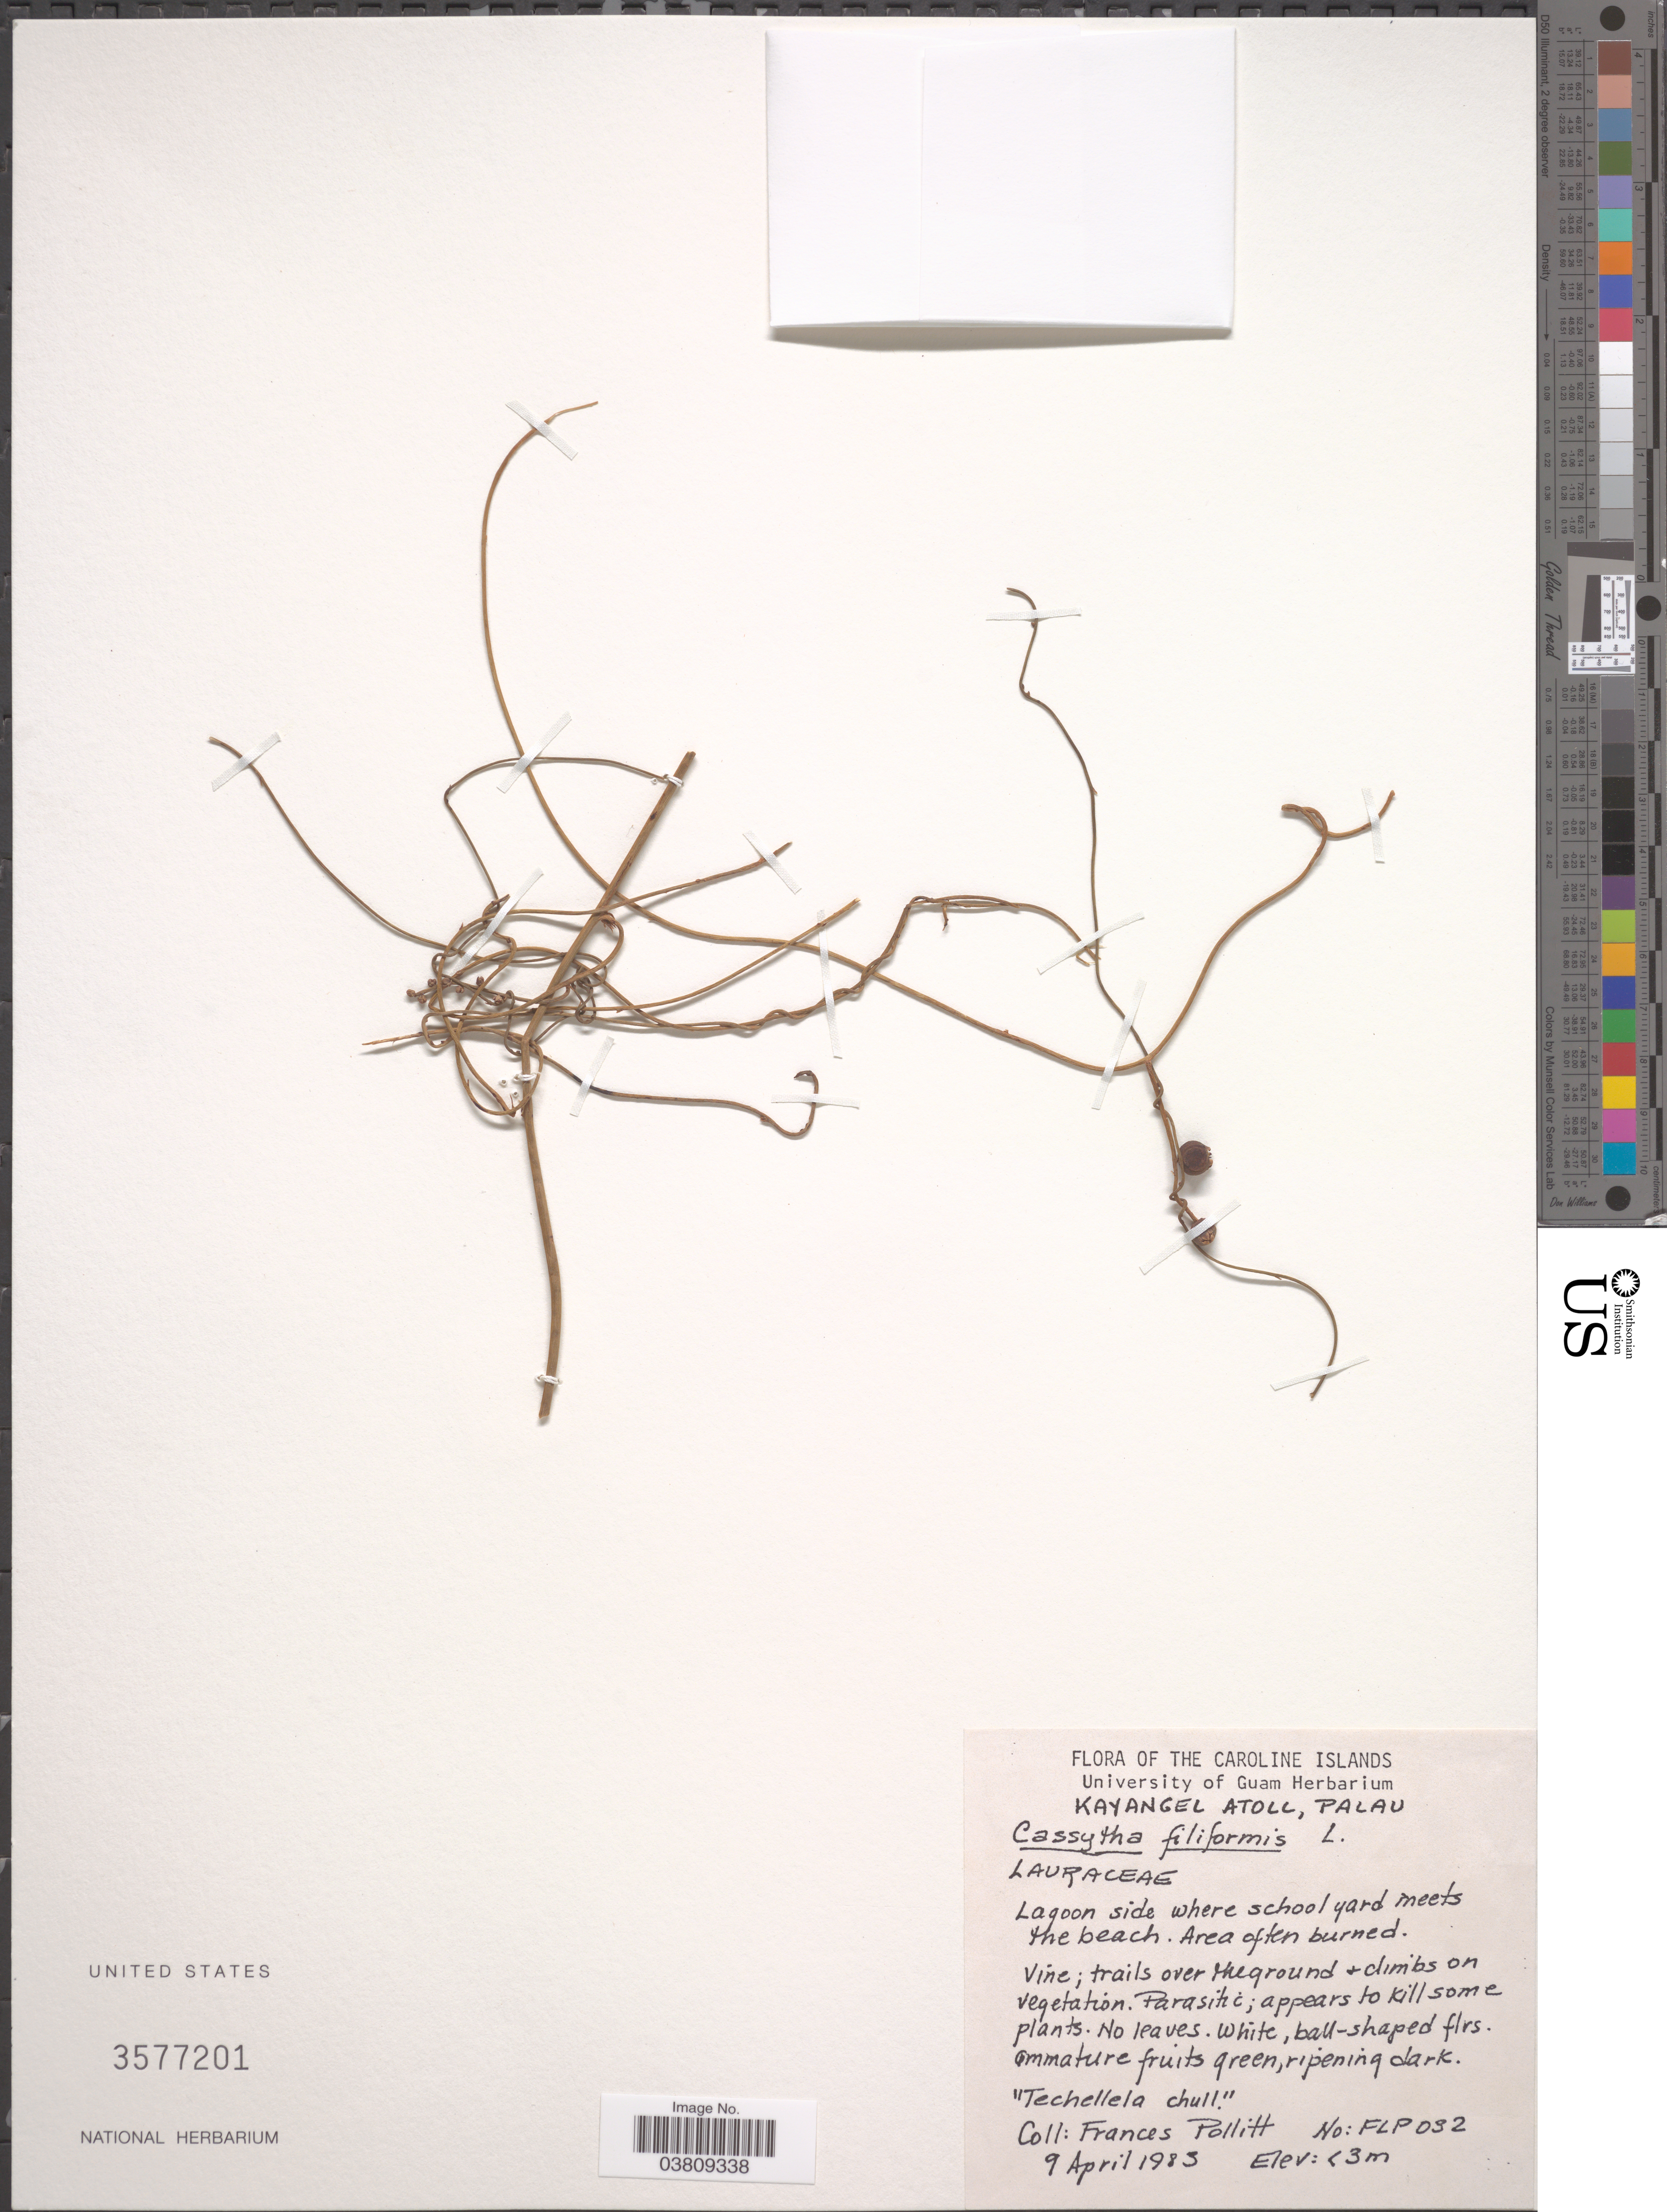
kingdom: Plantae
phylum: Tracheophyta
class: Magnoliopsida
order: Laurales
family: Lauraceae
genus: Cassytha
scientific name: Cassytha filiformis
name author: L.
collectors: F. Pollitt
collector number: FLP032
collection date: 1983-04-09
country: Palau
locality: The Caroline Islands. Kayangel Atoll, Palau. Lagoon side where school yard meets the beach.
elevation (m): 3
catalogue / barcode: US 3577201